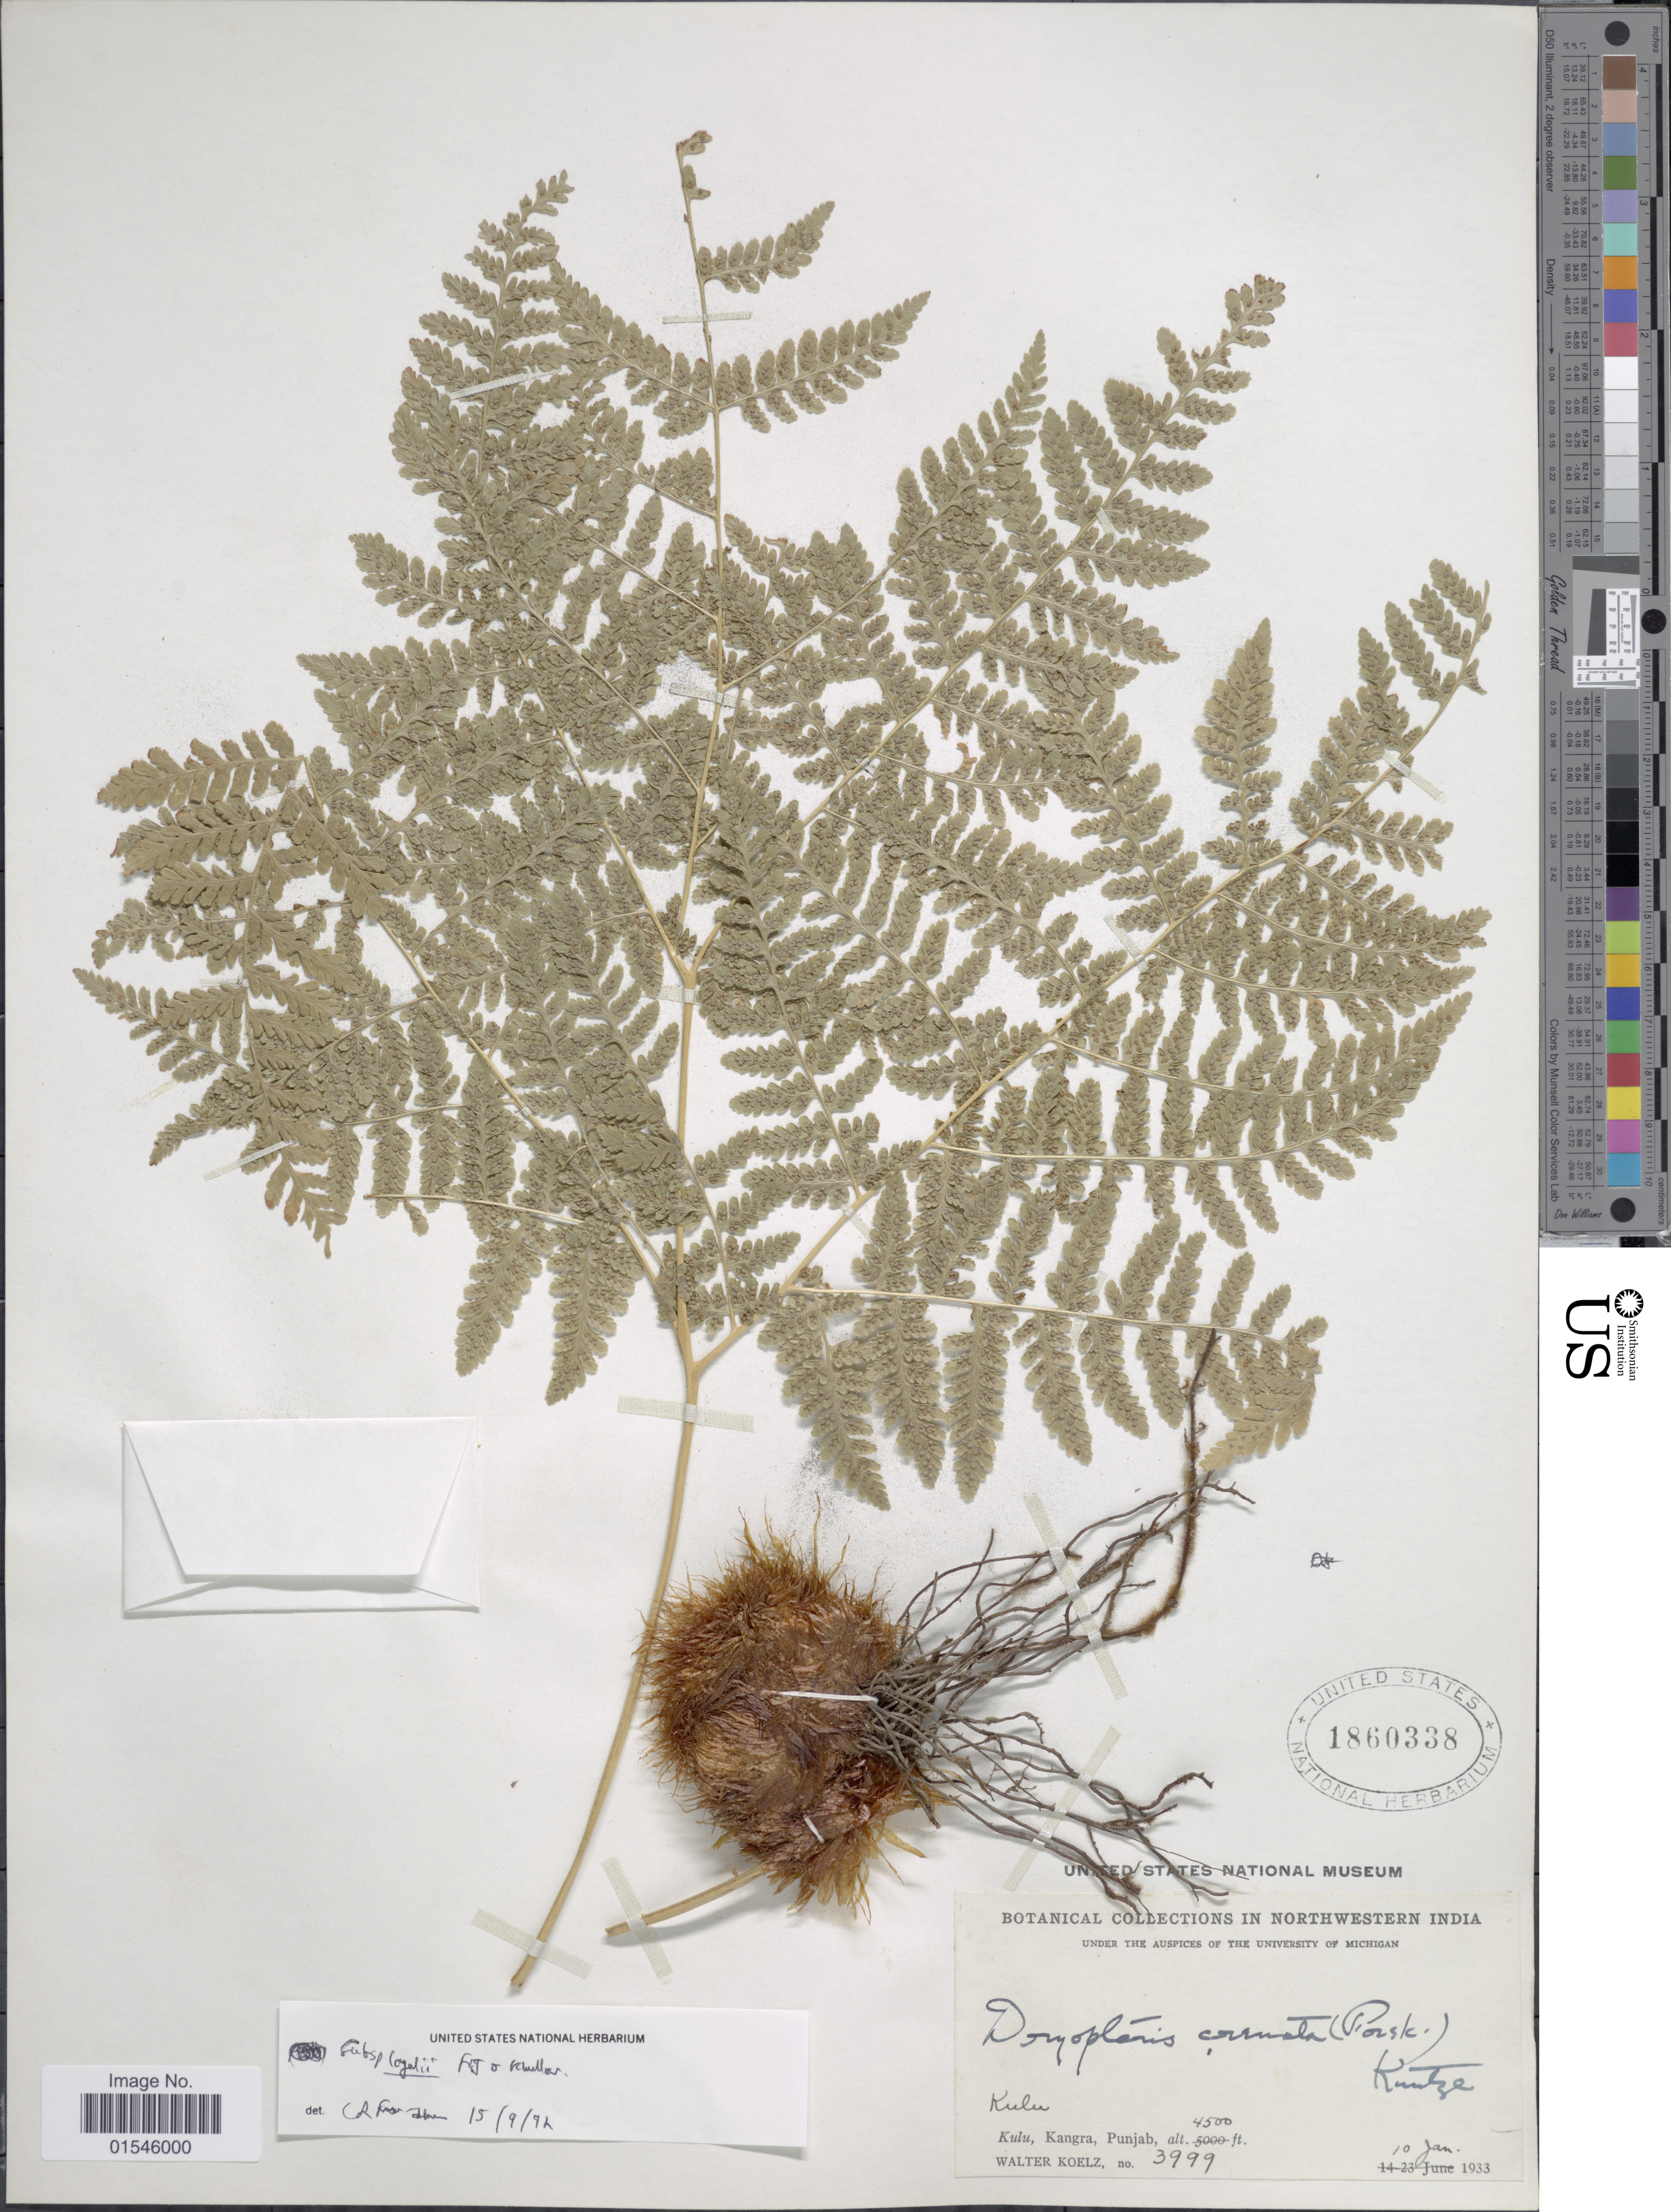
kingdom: Plantae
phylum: Tracheophyta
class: Polypodiopsida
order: Polypodiales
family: Hypodematiaceae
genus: Hypodematium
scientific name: Hypodematium crenatum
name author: (Forssk.) Kuhn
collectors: W. N. Koelz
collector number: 3999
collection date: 1933-01-10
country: India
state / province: Himachal Pradesh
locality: Kulu, Kangra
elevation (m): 1372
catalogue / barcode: US 1860338